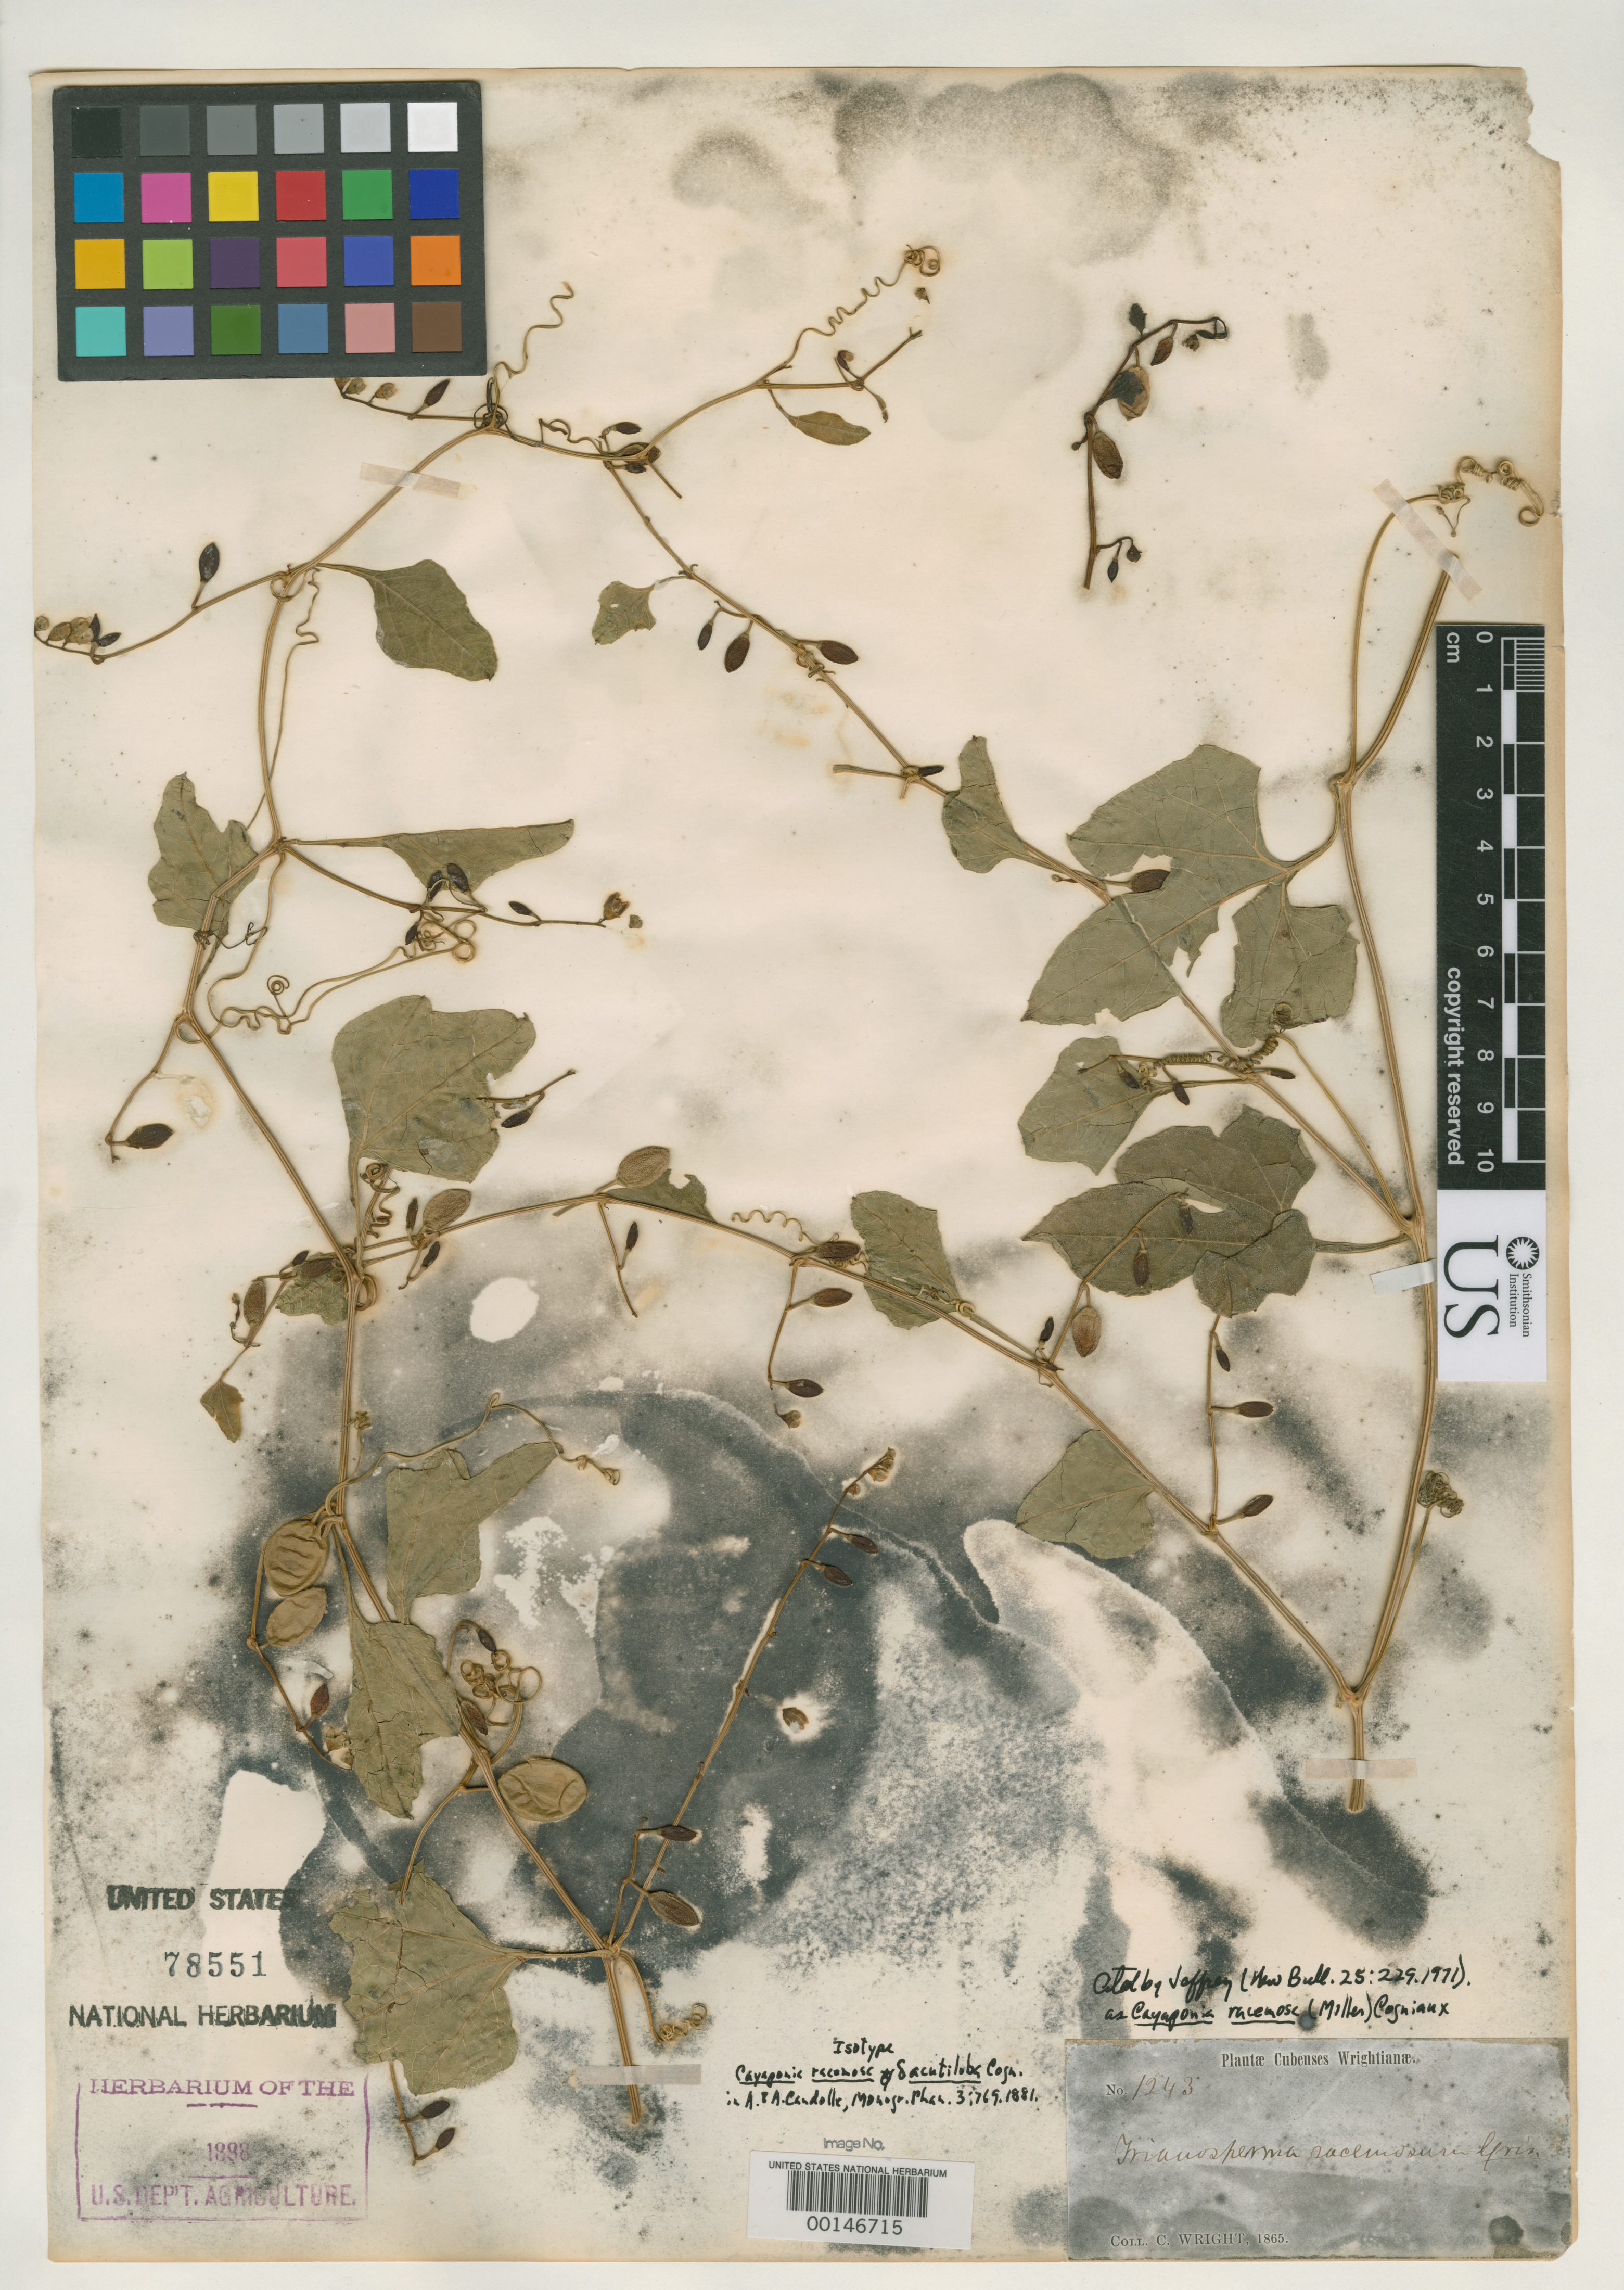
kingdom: Plantae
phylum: Tracheophyta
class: Magnoliopsida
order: Cucurbitales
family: Cucurbitaceae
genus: Cayaponia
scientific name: Cayaponia racemosa var. acutiloba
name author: Cogn. in A. DC.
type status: Isotype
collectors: C. Wright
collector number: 1243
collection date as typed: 1865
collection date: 1865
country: Cuba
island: Greater Antilles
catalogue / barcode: US 78551